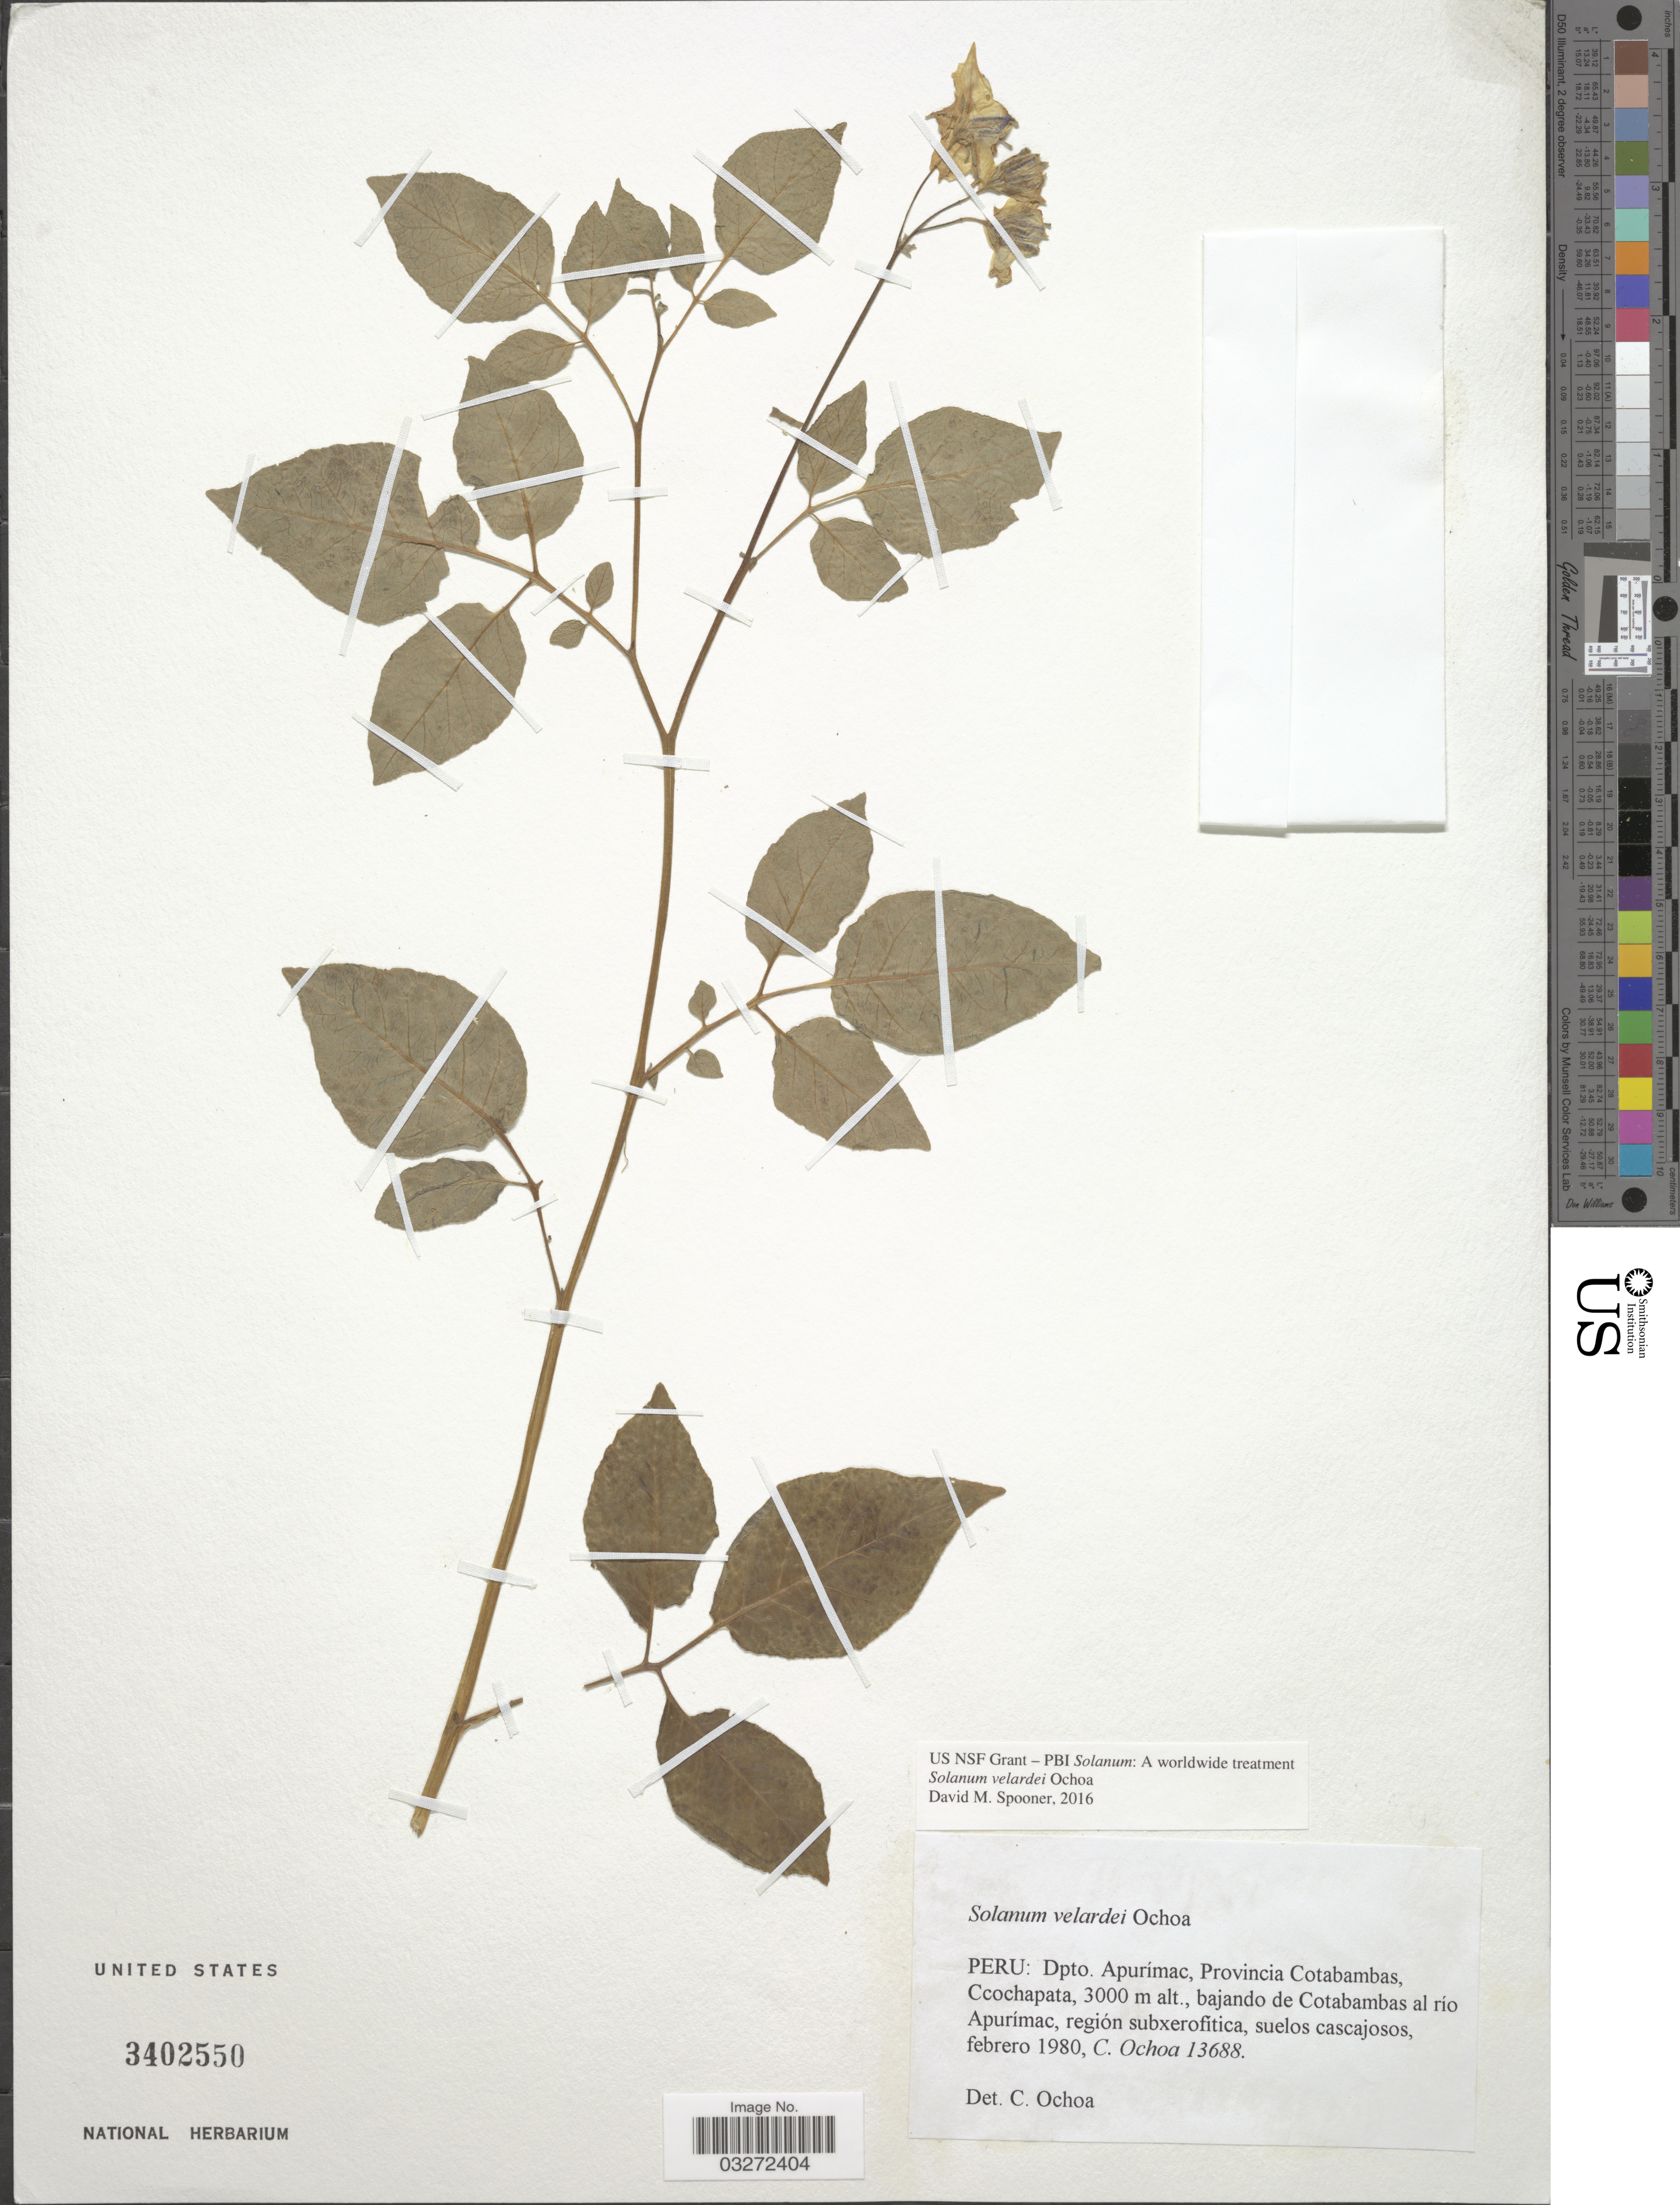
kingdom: Plantae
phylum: Tracheophyta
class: Magnoliopsida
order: Solanales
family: Solanaceae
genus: Solanum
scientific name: Solanum velardei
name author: Ochoa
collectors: C. Ochoa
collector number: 13688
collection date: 1980-02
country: Peru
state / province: Apurímac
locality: Dpto. Apurímac, Provincia Cotabambas, Ccochapata, bajano de Cotabambas al río Apurímac.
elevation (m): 3000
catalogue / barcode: US 3402550